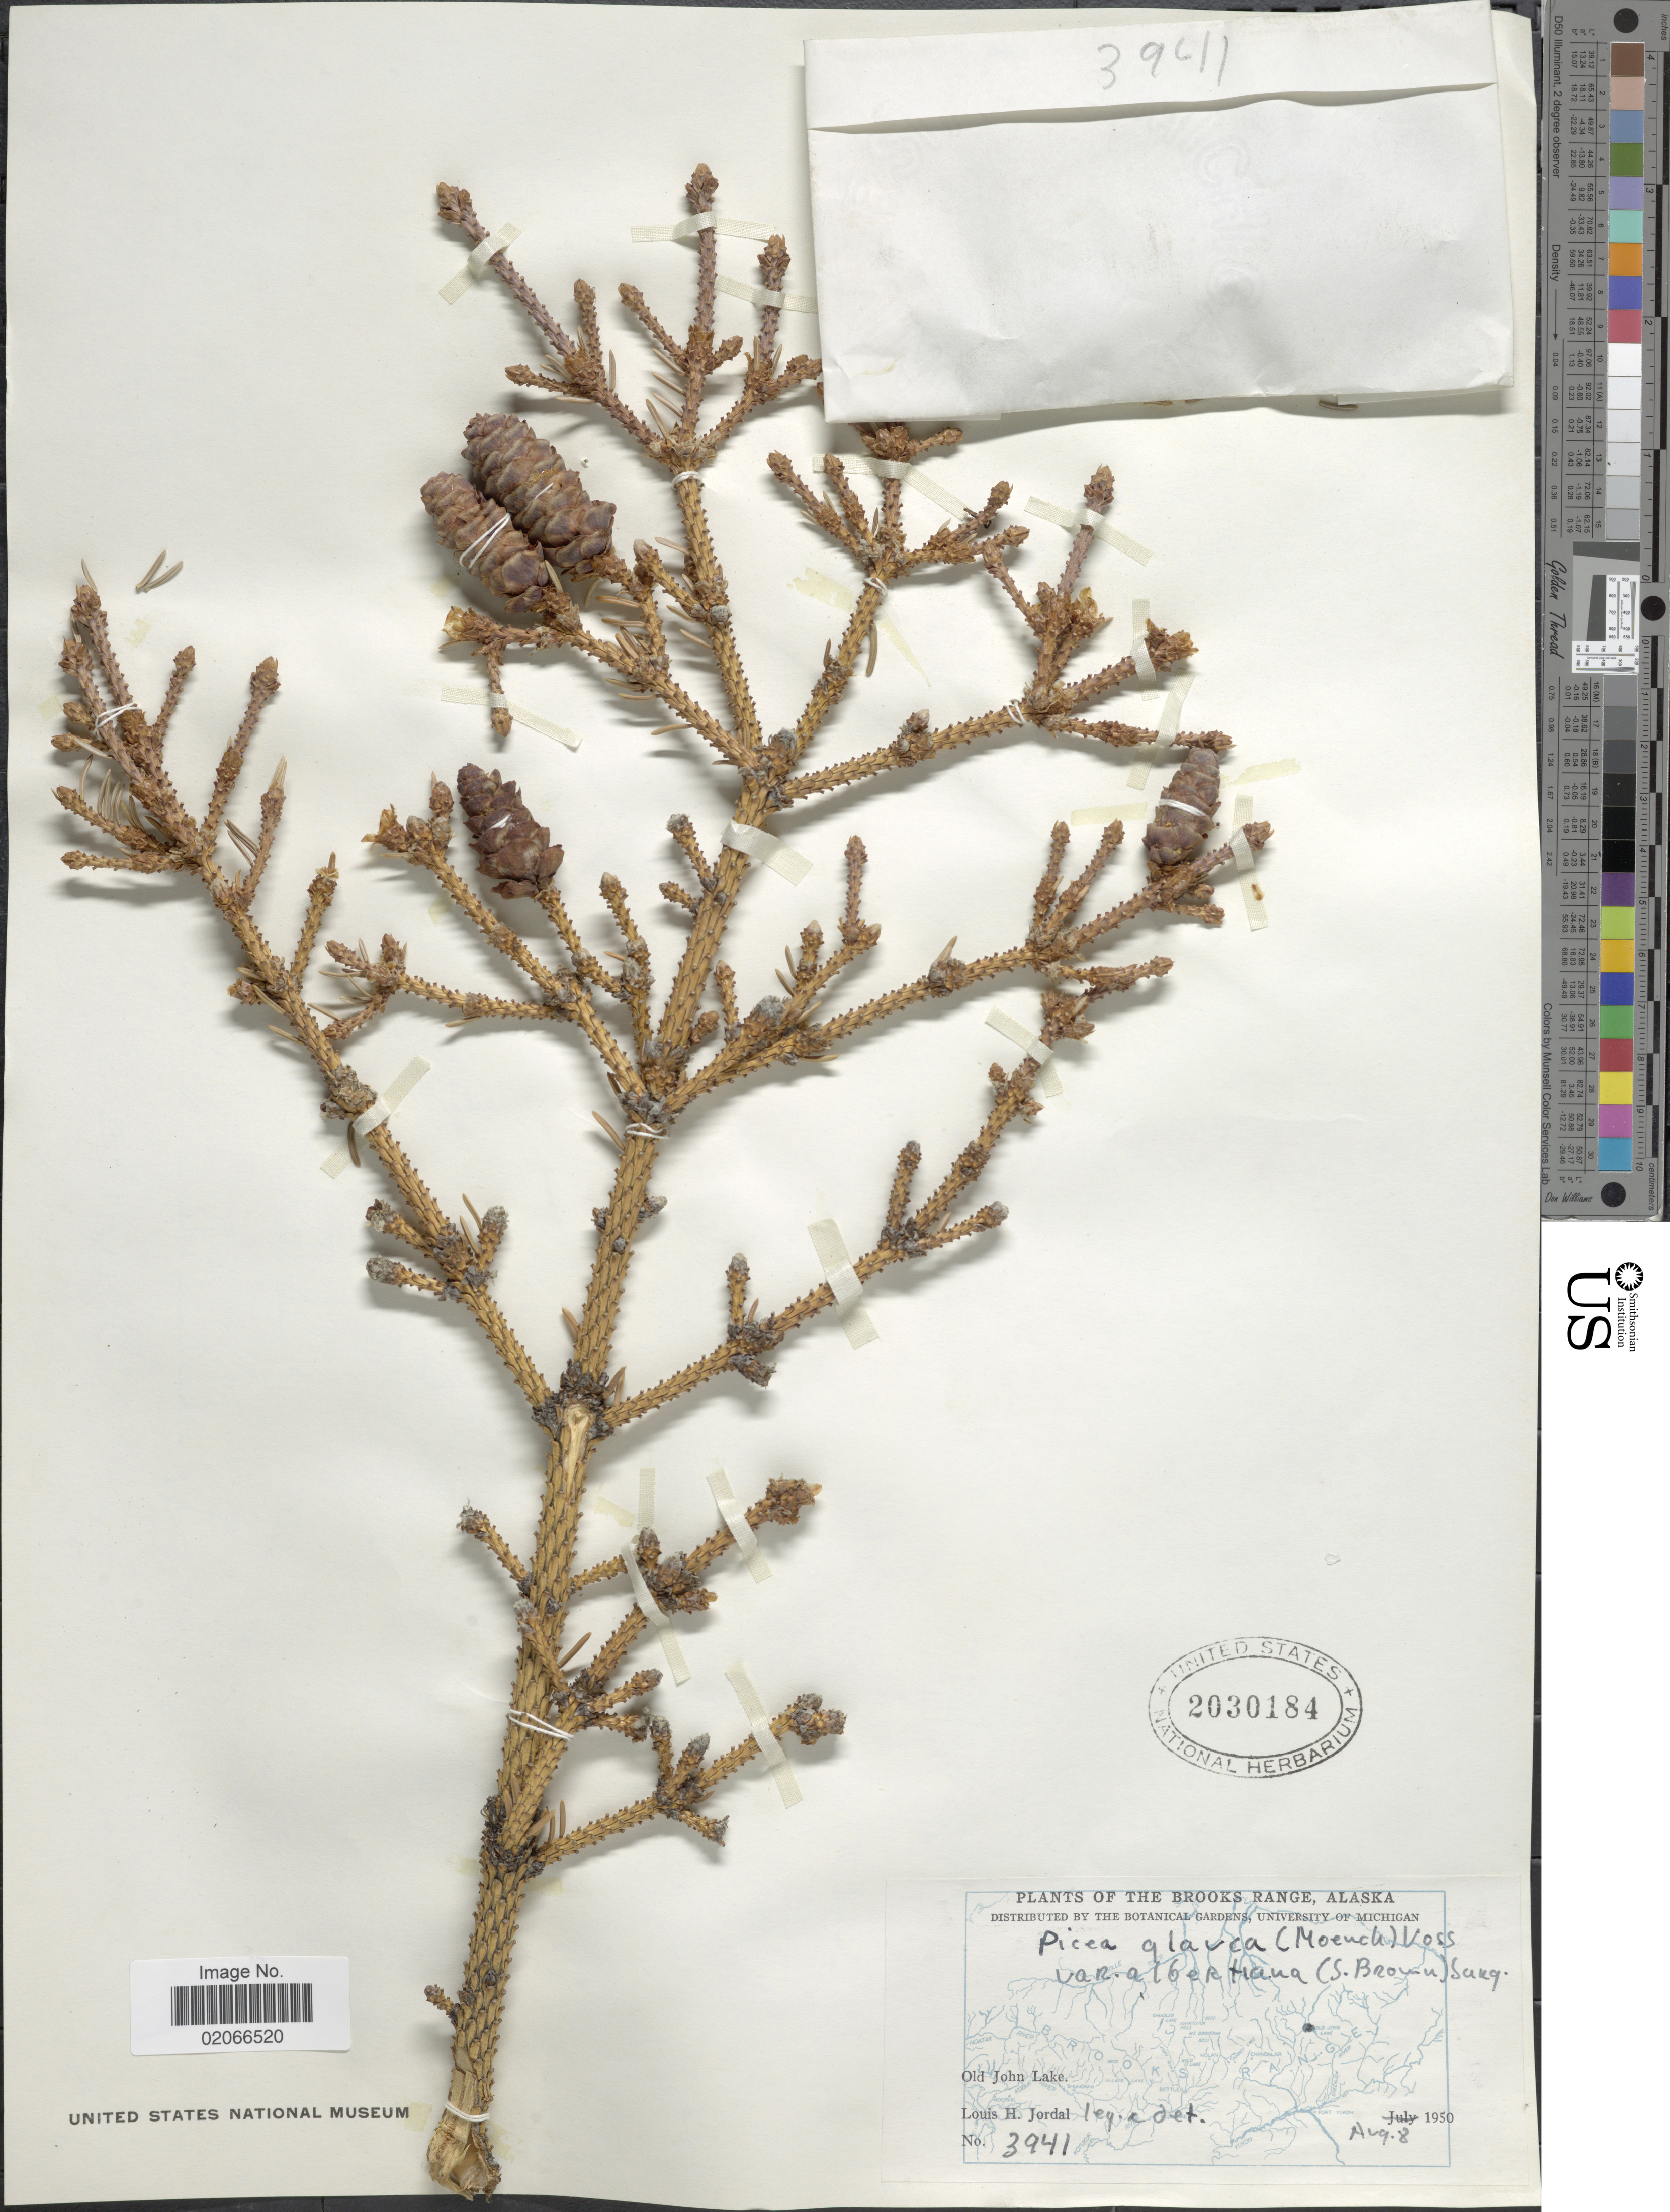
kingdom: Plantae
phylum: Tracheophyta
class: Pinopsida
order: Pinales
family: Pinaceae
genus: Picea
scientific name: Picea glauca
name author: (Moench) Voss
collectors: L. Jordal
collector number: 3941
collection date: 1950-08-08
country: United States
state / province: Alaska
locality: The Brooks Range, Old John Lake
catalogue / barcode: US 2030184